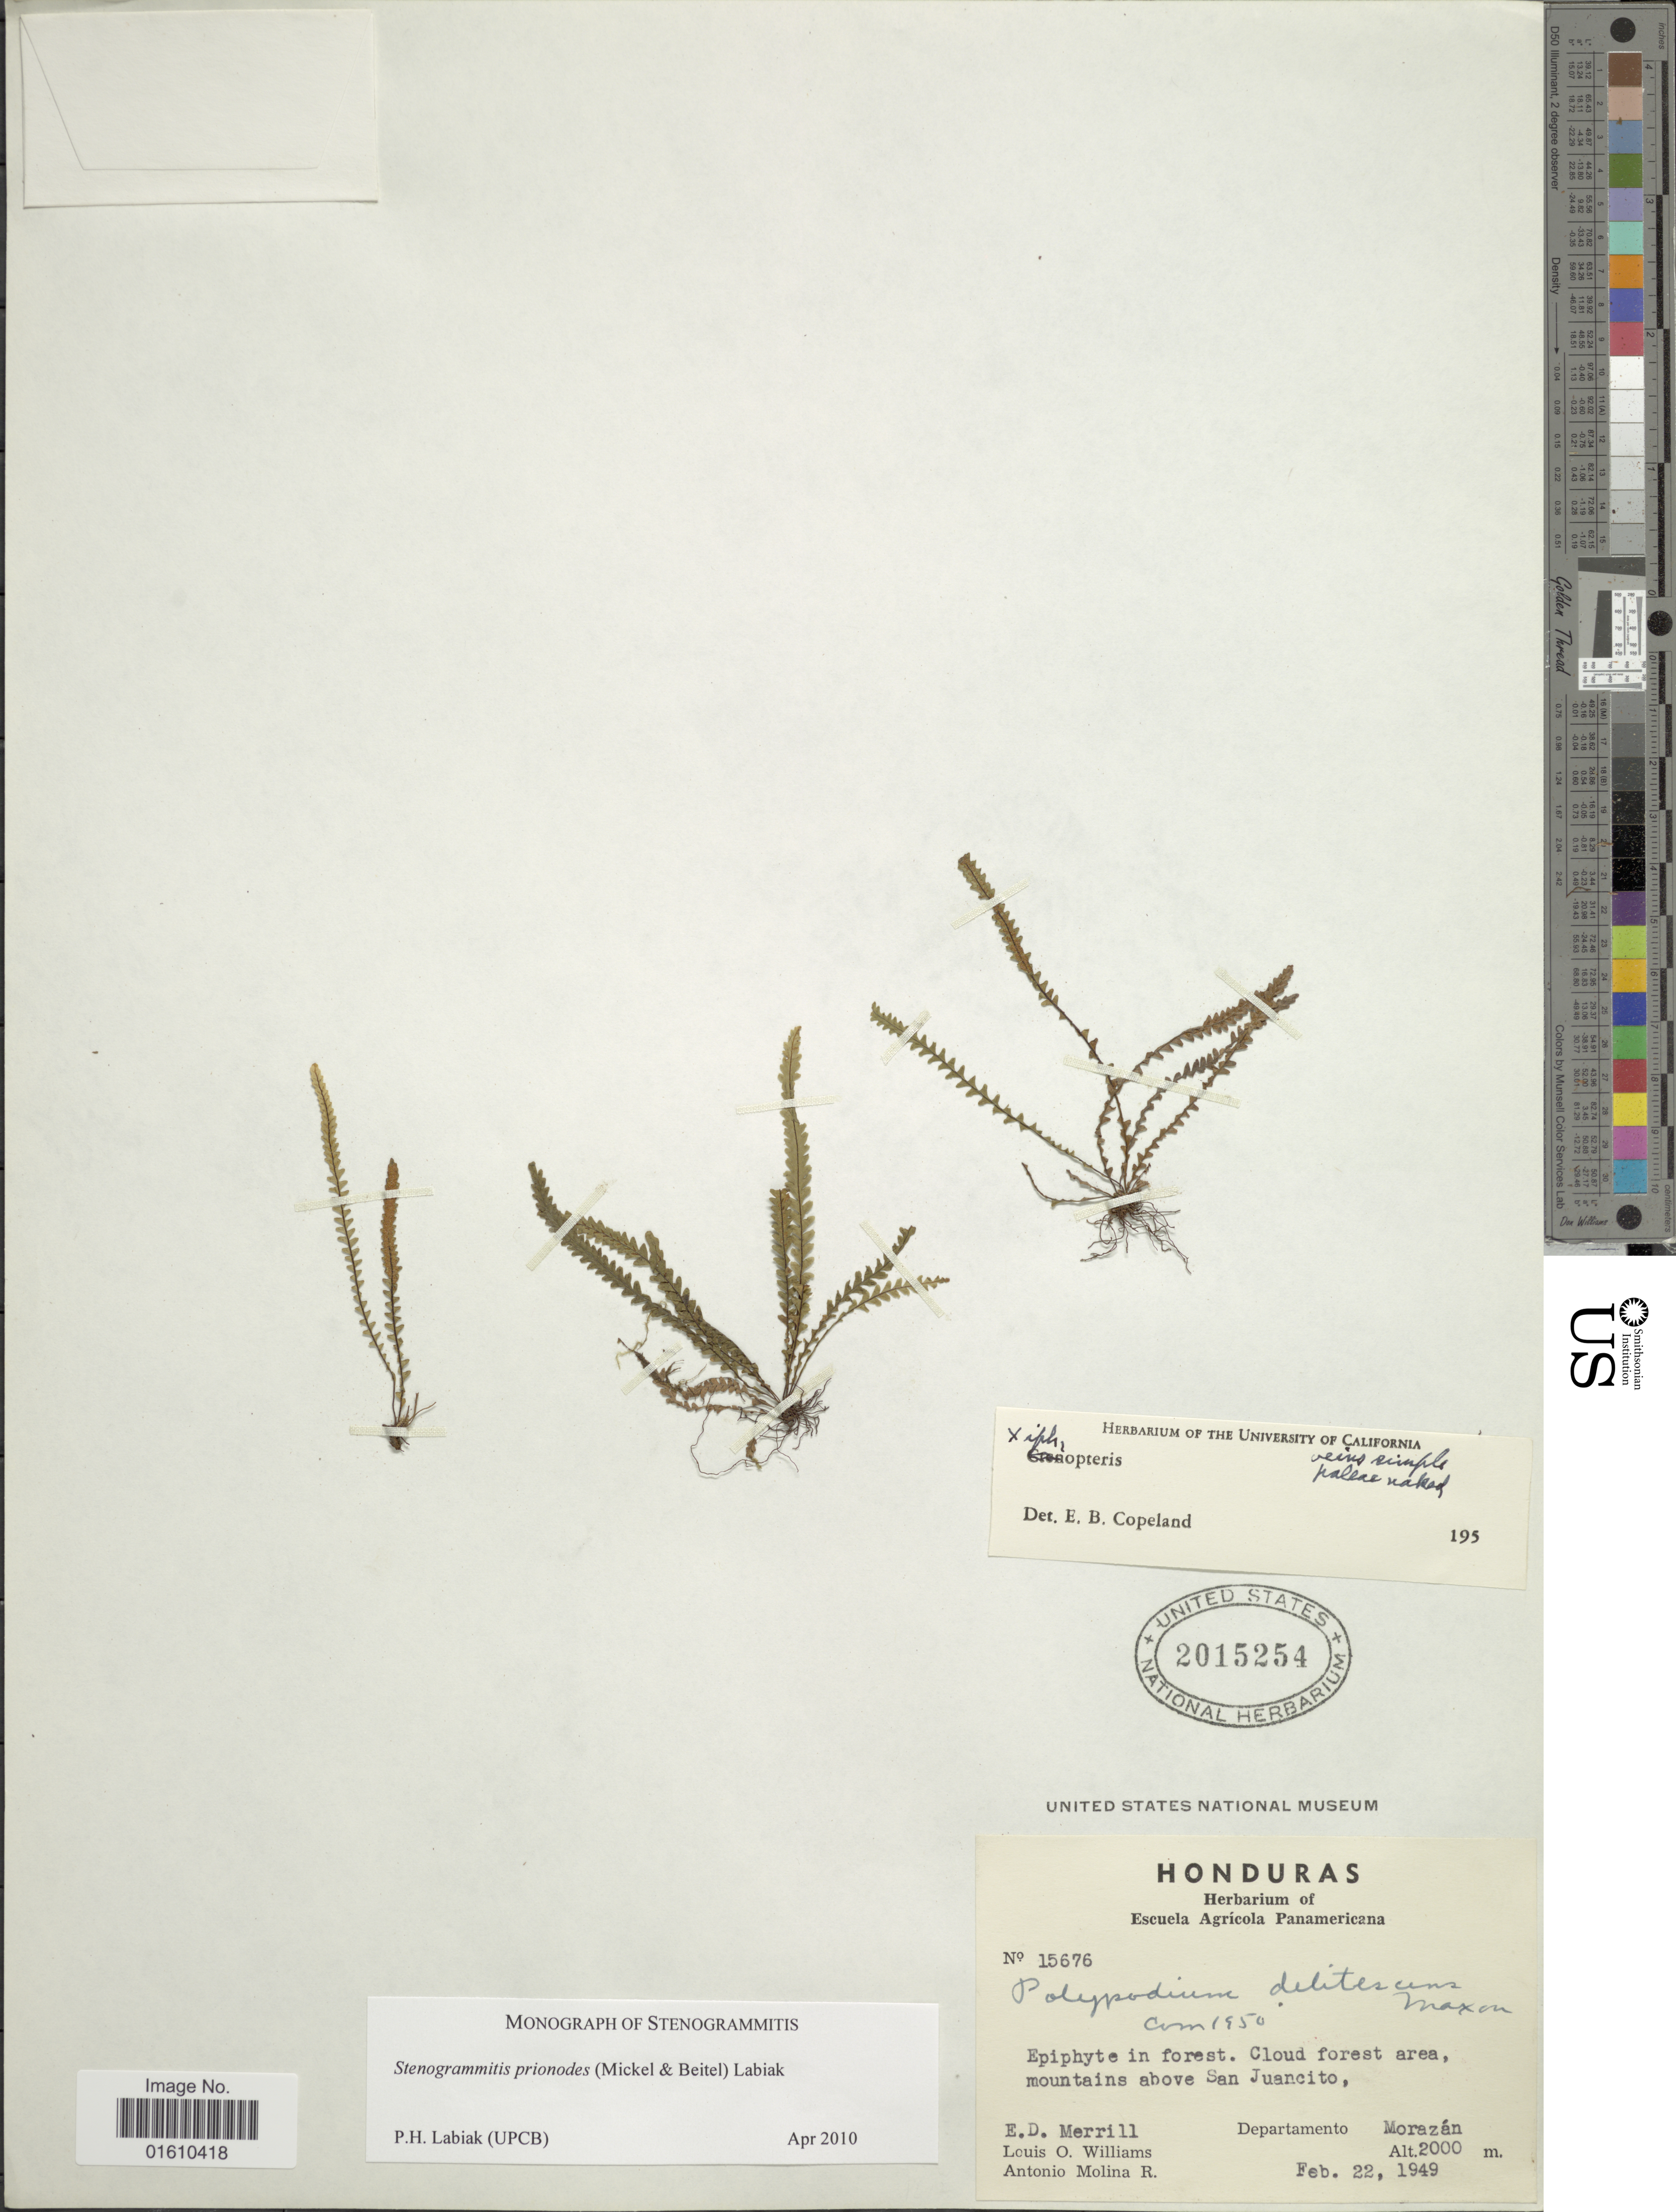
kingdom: Plantae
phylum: Tracheophyta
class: Polypodiopsida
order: Polypodiales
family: Polypodiaceae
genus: Stenogrammitis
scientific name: Stenogrammitis prionodes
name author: (Mickel & Beitel) Labiak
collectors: E. D. Merrill, L. O. Williams & A. Molina R.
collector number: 15676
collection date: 1949-02-22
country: Honduras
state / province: Fco. Morazán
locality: Cloud forest area, mountains above San Juancito, Departamento Morazán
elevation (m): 2000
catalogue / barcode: US 2015254